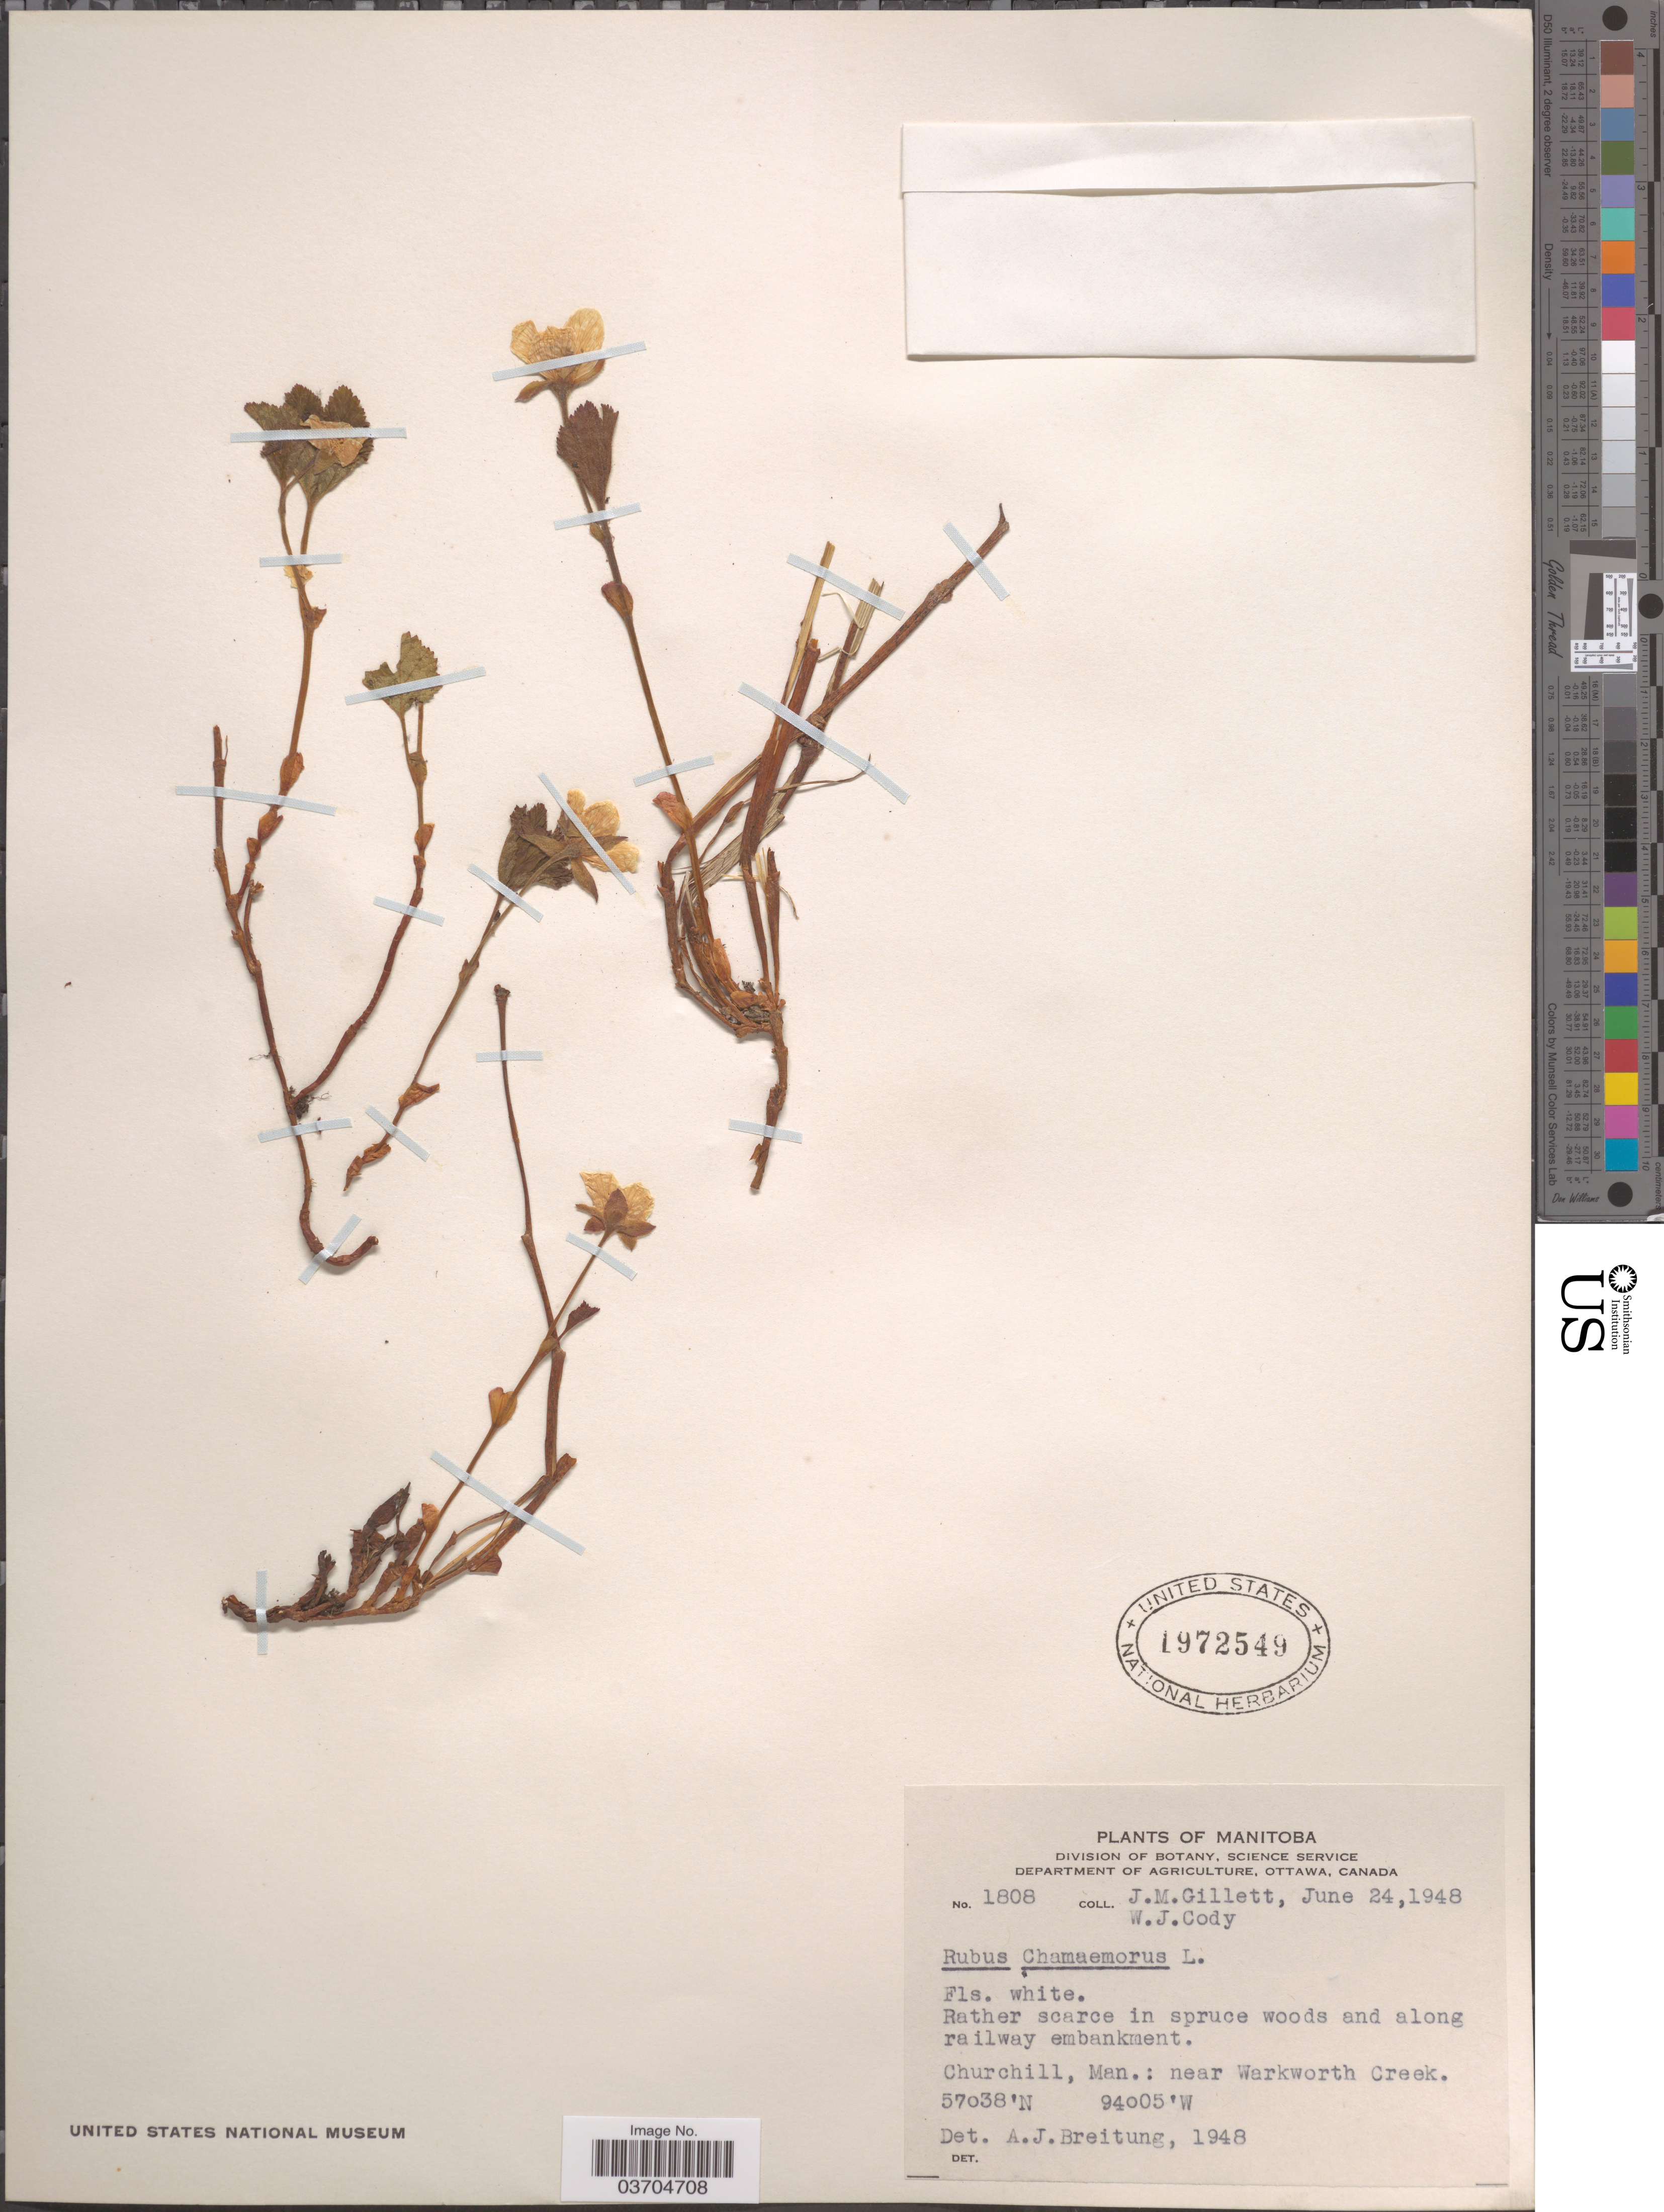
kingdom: Plantae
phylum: Tracheophyta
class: Magnoliopsida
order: Rosales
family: Rosaceae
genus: Rubus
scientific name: Rubus chamaemorus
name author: L.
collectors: J. M. Gillett & W. Cody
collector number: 1808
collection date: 1948-06-24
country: Canada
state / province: Manitoba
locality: Churchill: near Warkworth Creek.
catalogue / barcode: US 1972549